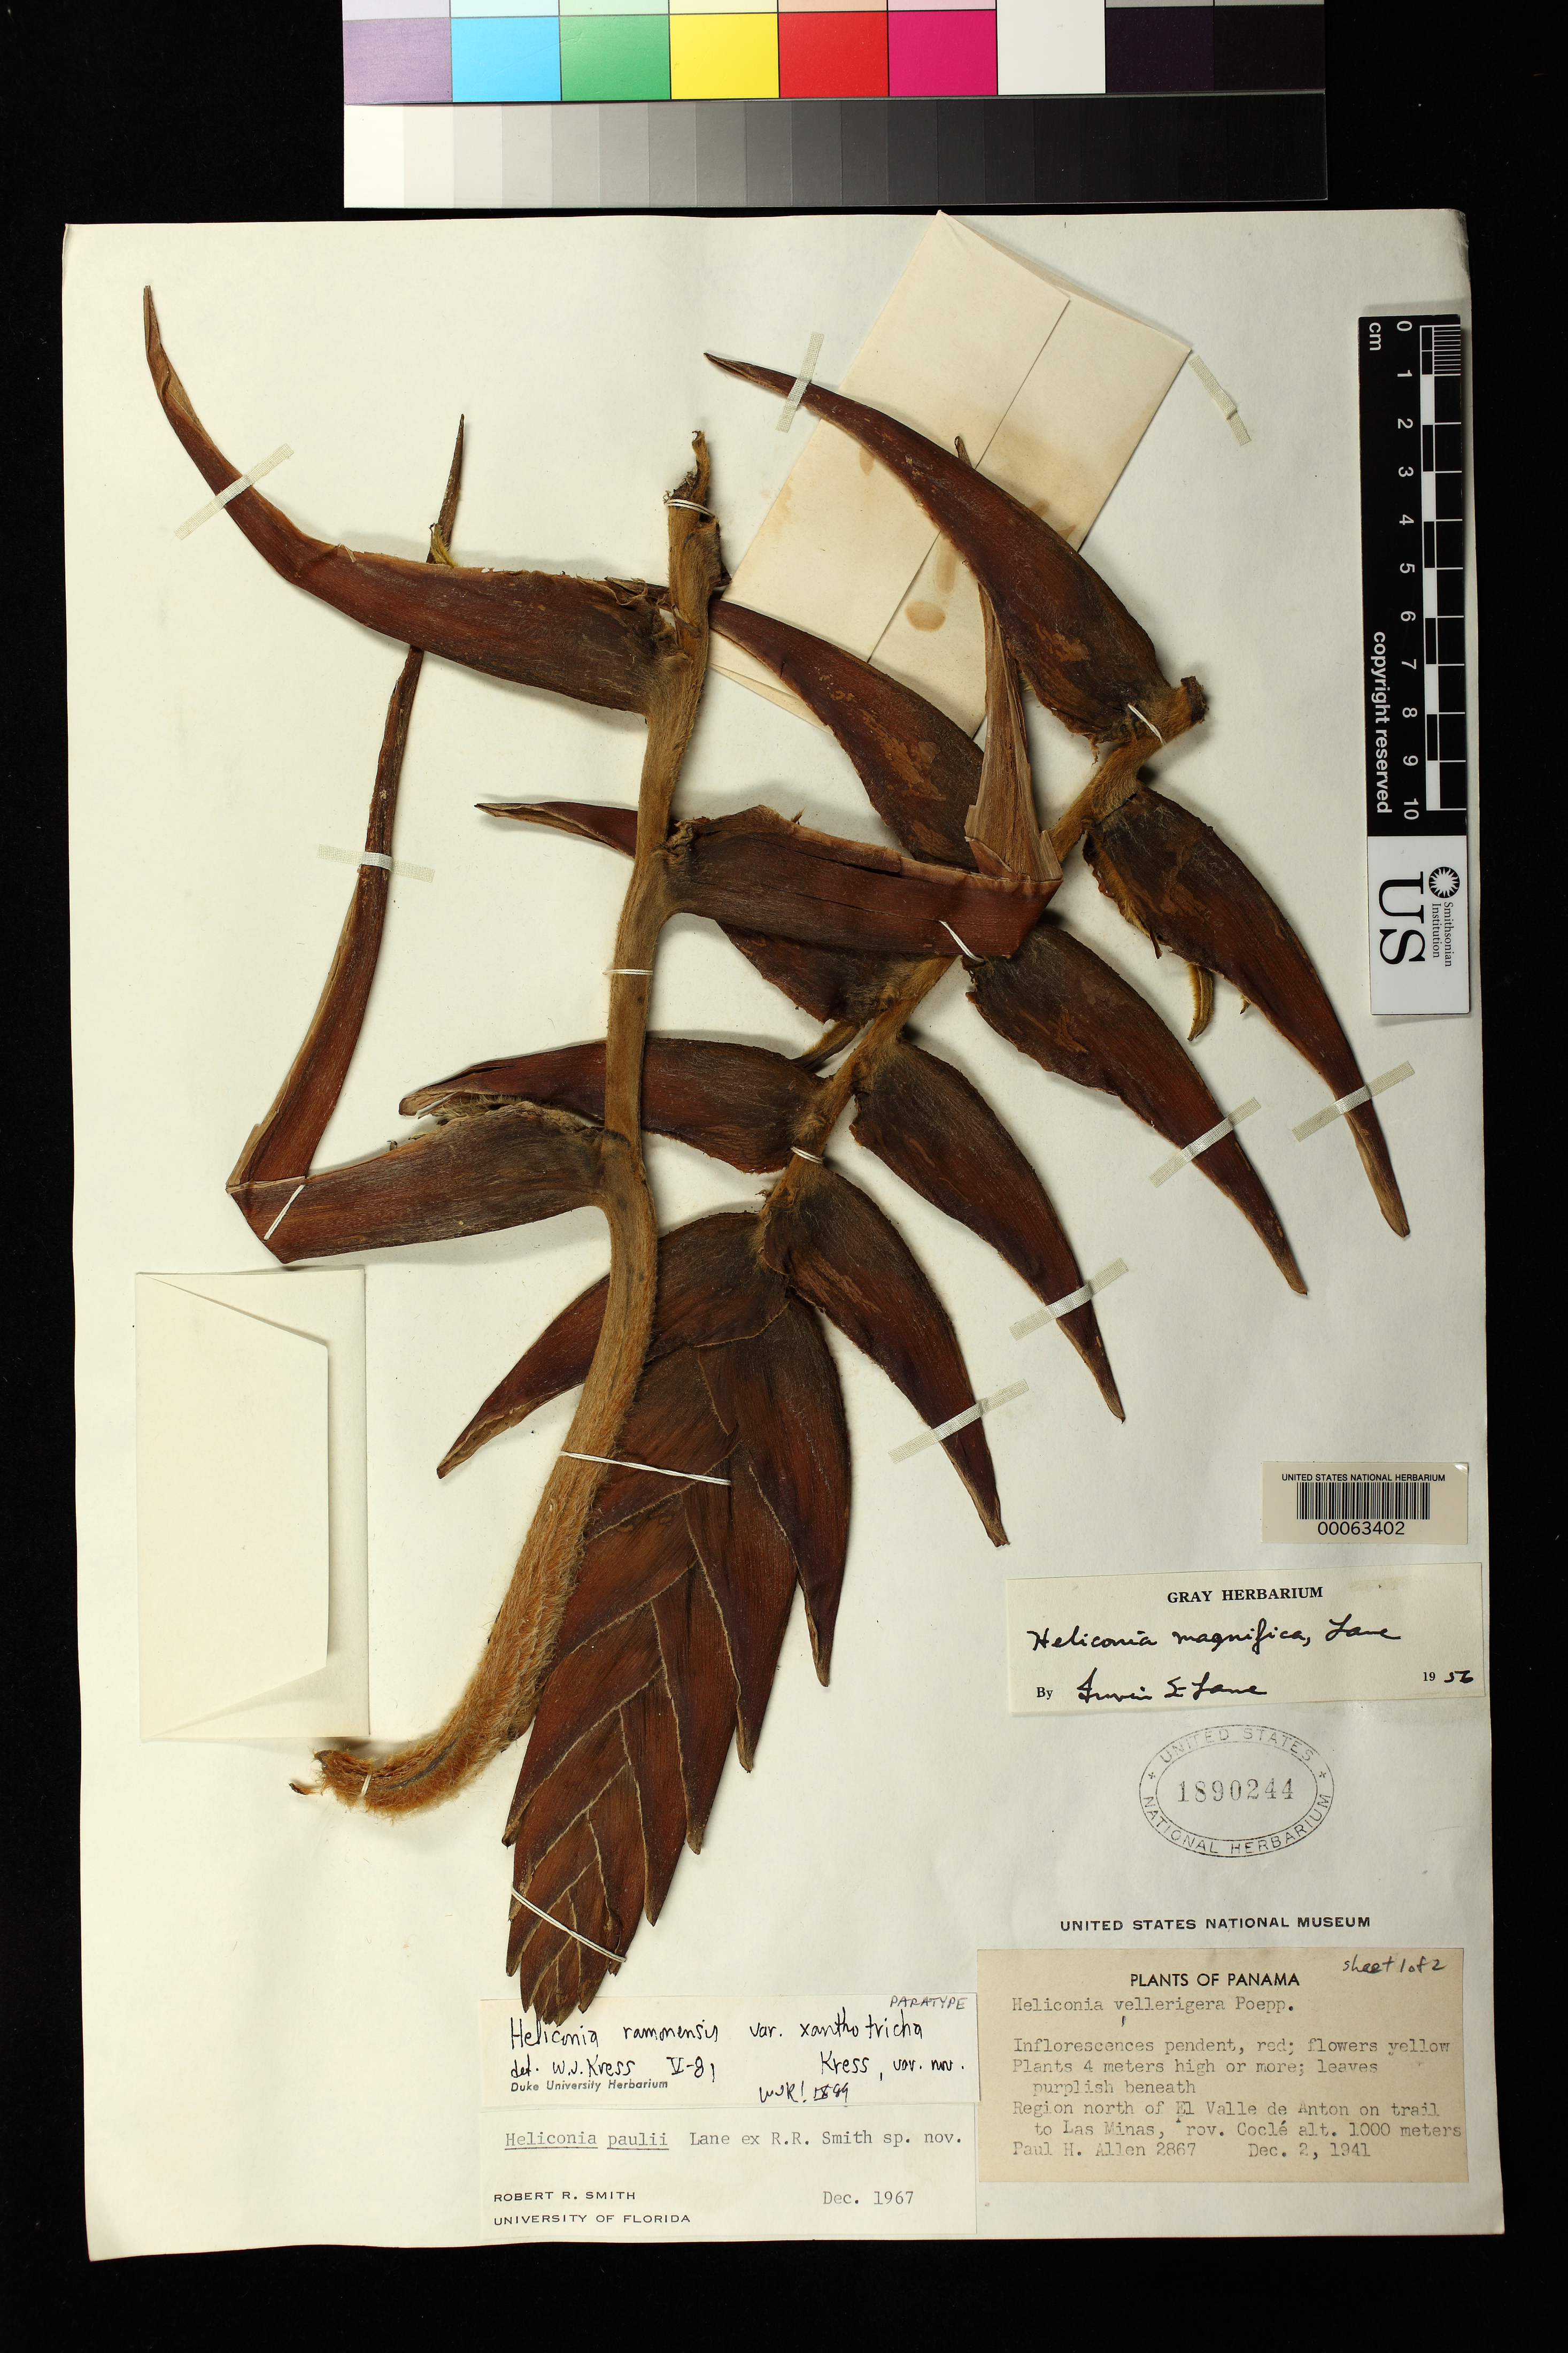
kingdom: Plantae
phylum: Tracheophyta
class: Liliopsida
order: Zingiberales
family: Heliconiaceae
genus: Heliconia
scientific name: Heliconia ramonensis var. xanthotricha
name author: W.J. Kress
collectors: P. H. Allen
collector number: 2867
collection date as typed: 02 Dec 1941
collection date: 1941-12-02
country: Panama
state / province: Coclé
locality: Region north of el Valle De Anton on Trail to Las Minas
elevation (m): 1000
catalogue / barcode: US 1890244